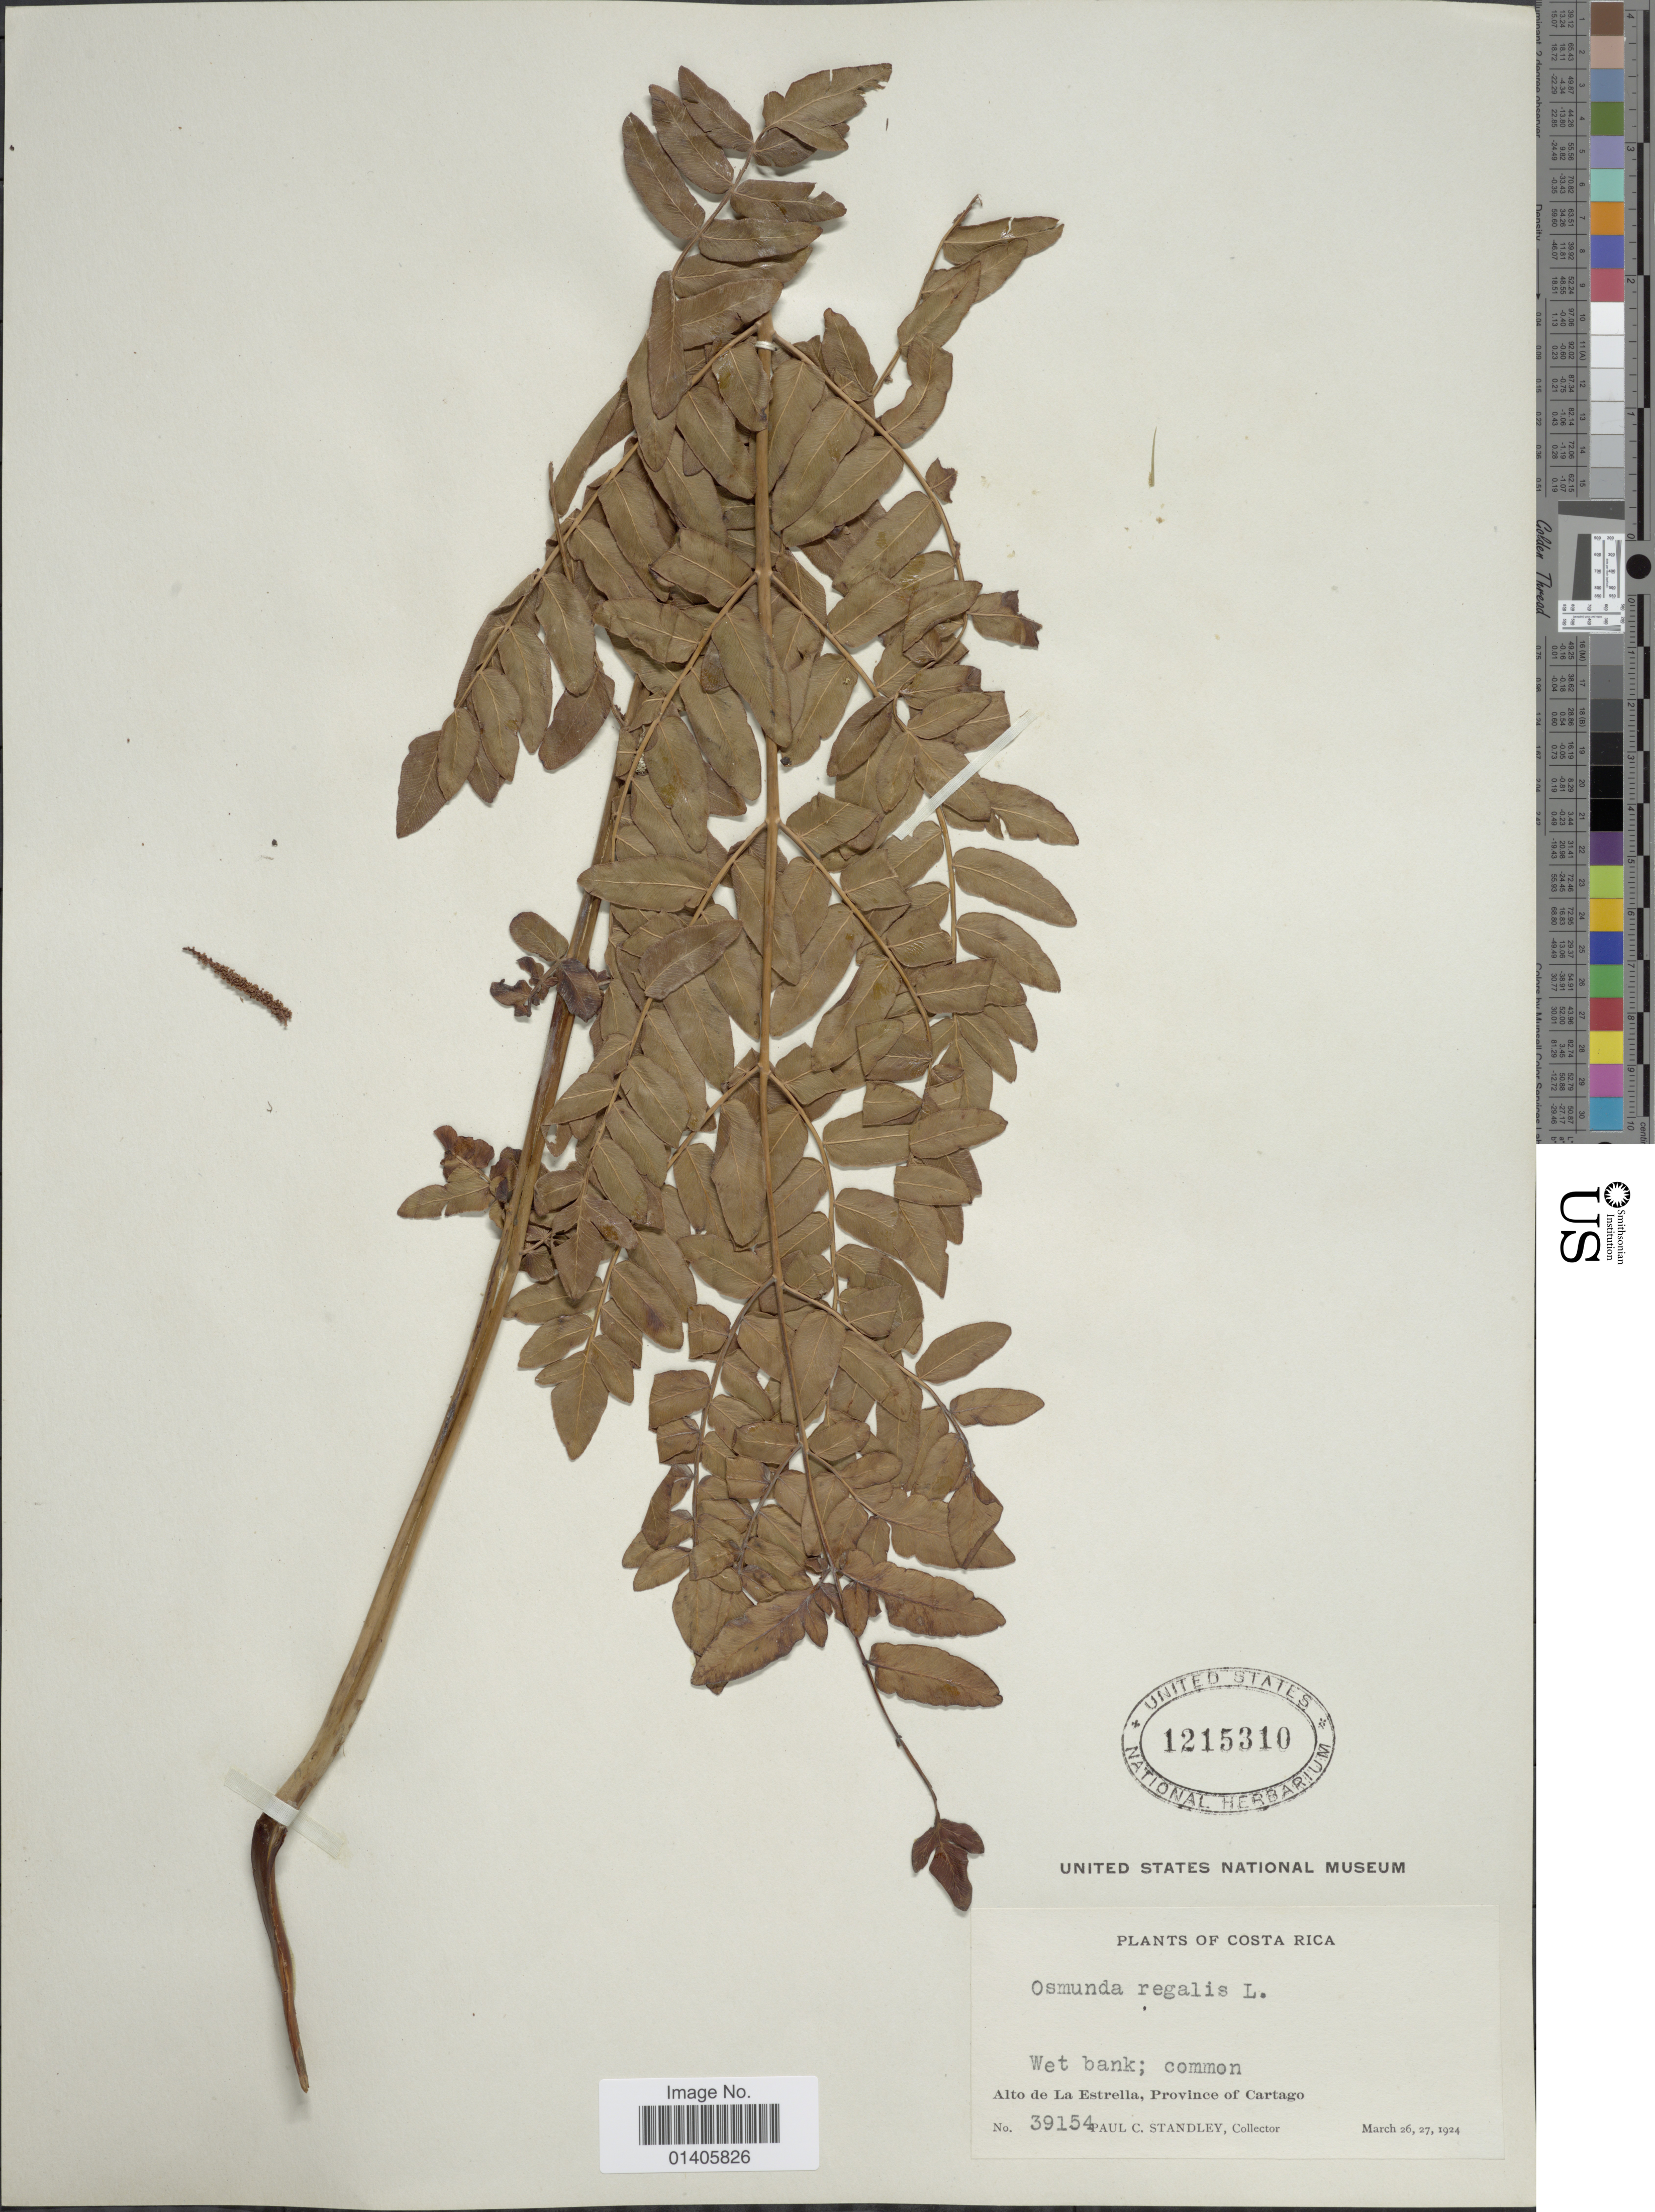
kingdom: Plantae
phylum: Tracheophyta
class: Polypodiopsida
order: Osmundales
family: Osmundaceae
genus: Osmunda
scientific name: Osmunda regalis var. palustris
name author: (Schrad.) C. Chr. ex Angely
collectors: P. C. Standley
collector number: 39154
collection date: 1924-03-26/1924-03-27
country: Costa Rica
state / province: Cartago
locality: Alto de La Esterlla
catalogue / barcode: US 1215310